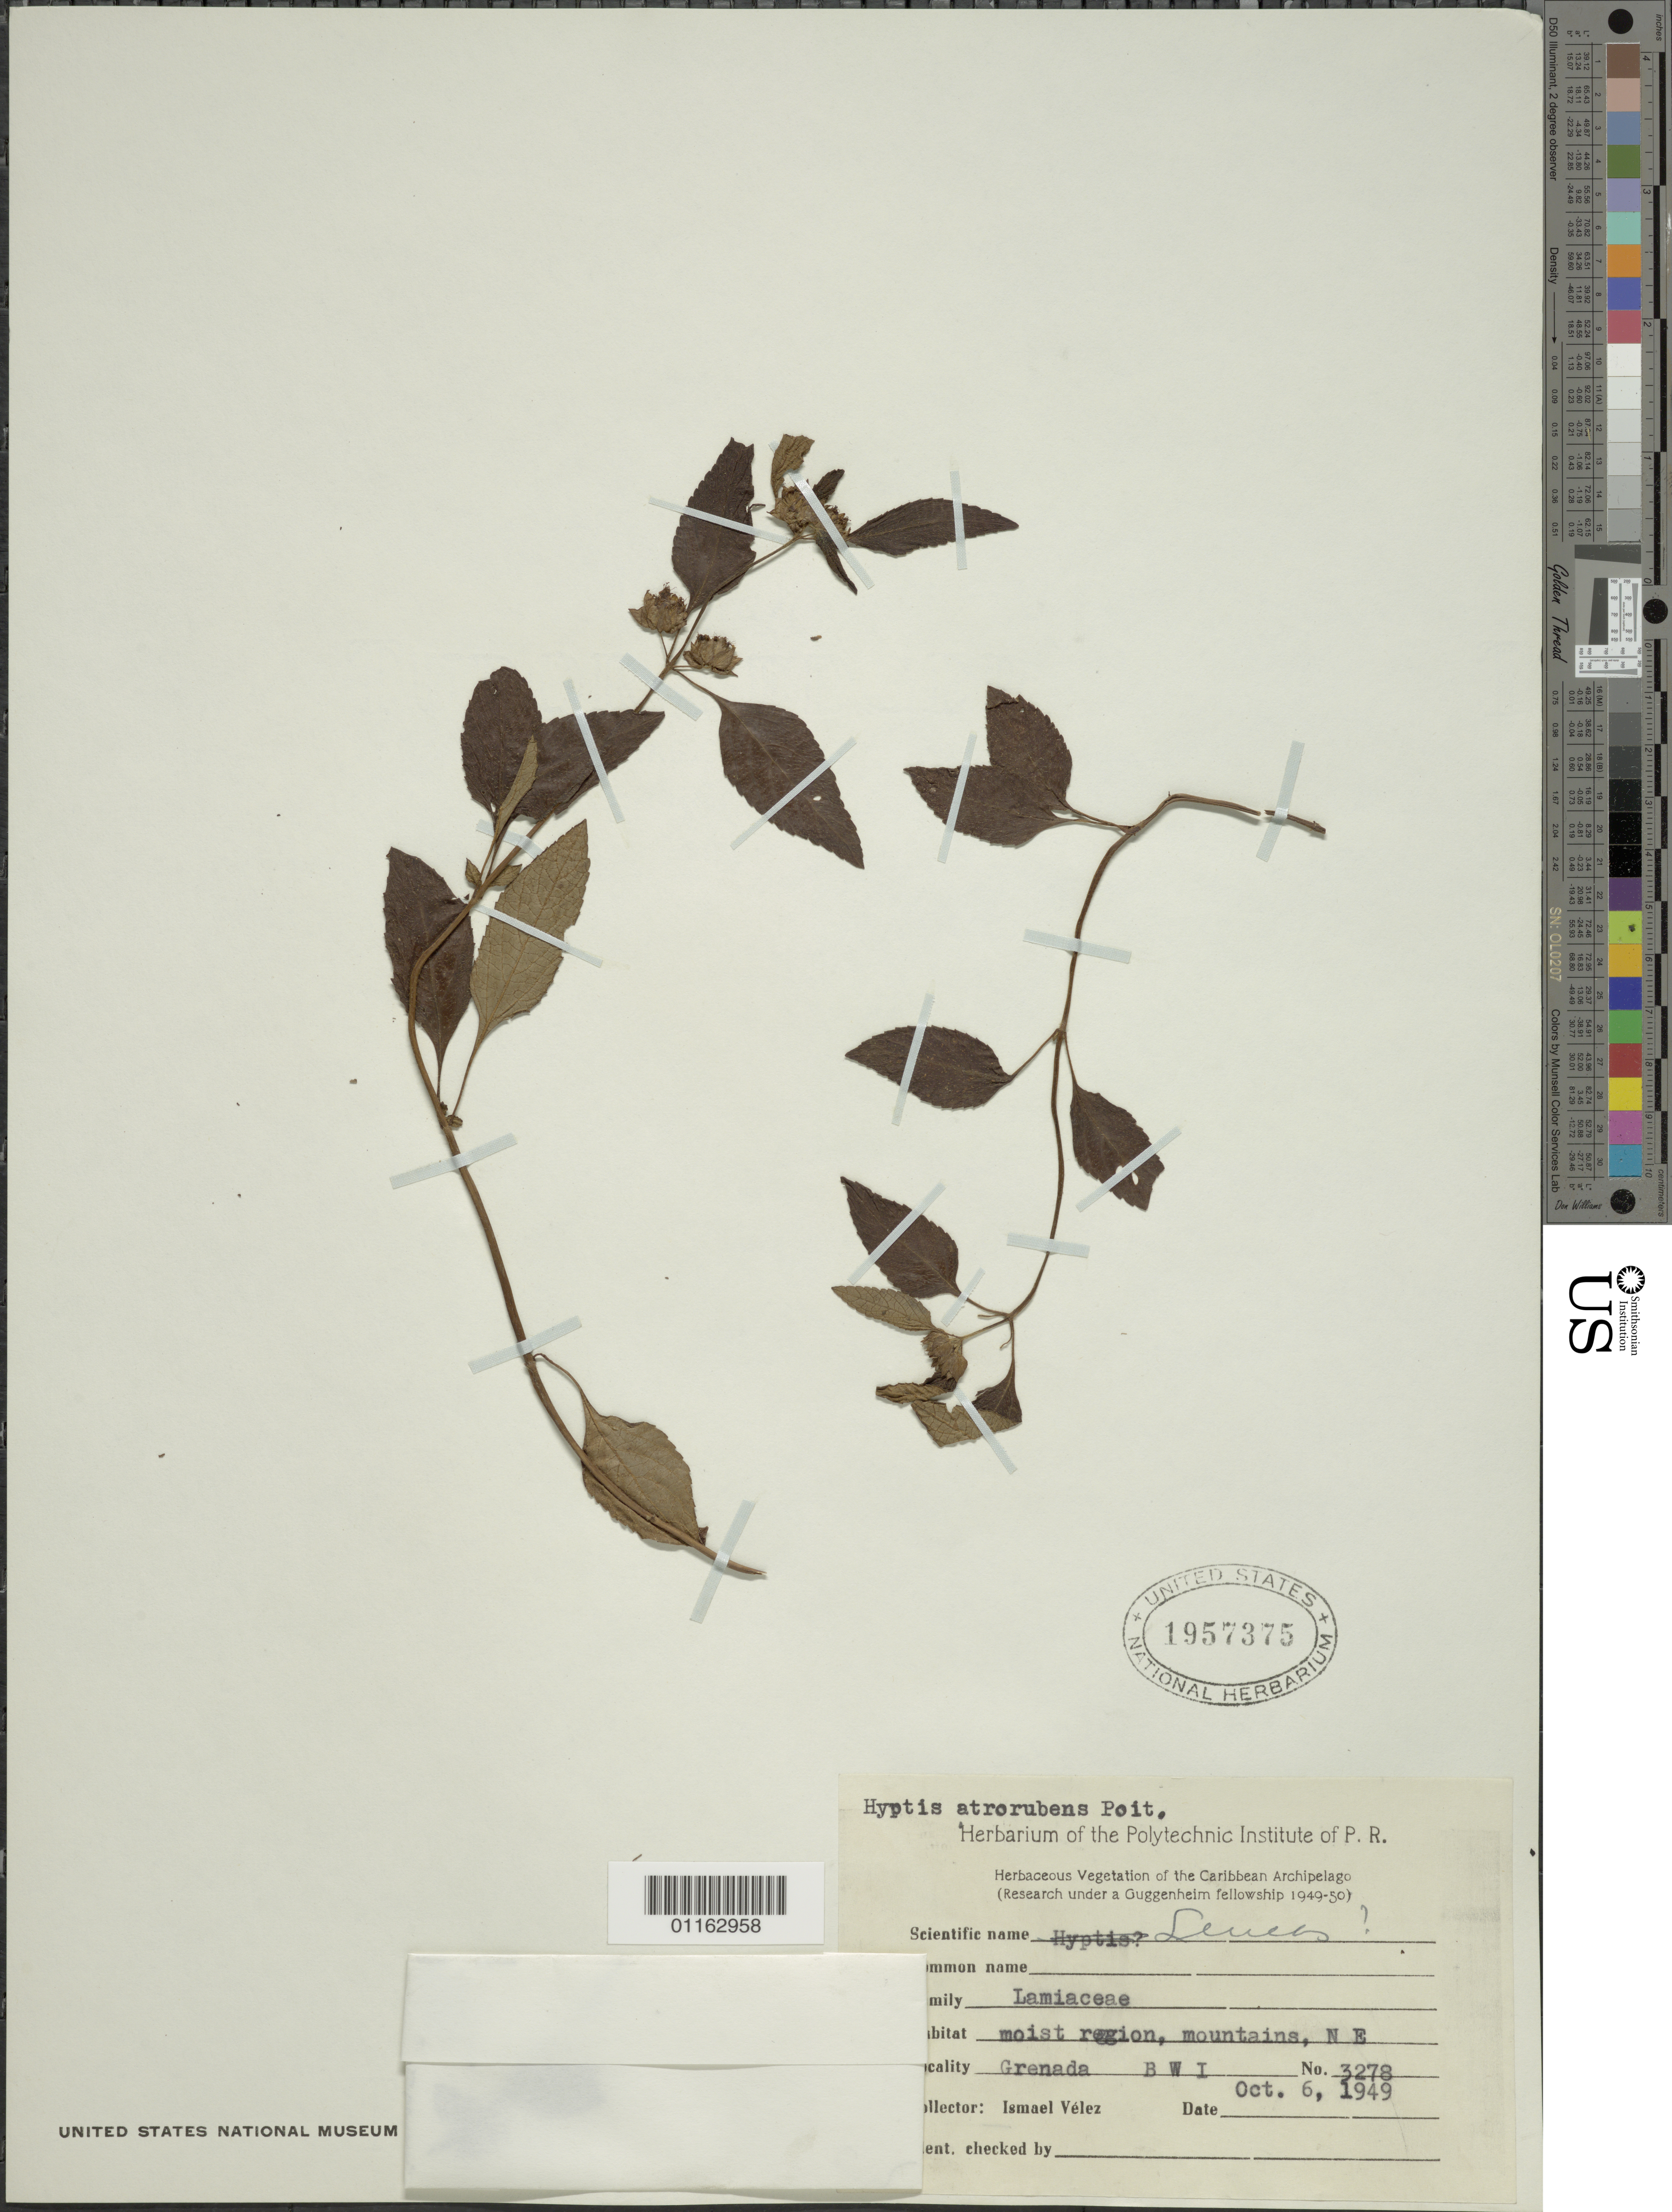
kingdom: Plantae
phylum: Tracheophyta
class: Magnoliopsida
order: Lamiales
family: Lamiaceae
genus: Hyptis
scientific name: Hyptis atrorubens var. atrorubens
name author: Poit.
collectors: I. Velez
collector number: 3278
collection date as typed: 06 Oct 1949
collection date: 1949-10-06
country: Grenada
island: Grenada I.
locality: Moist region, mountains, NE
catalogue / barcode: US 1957375